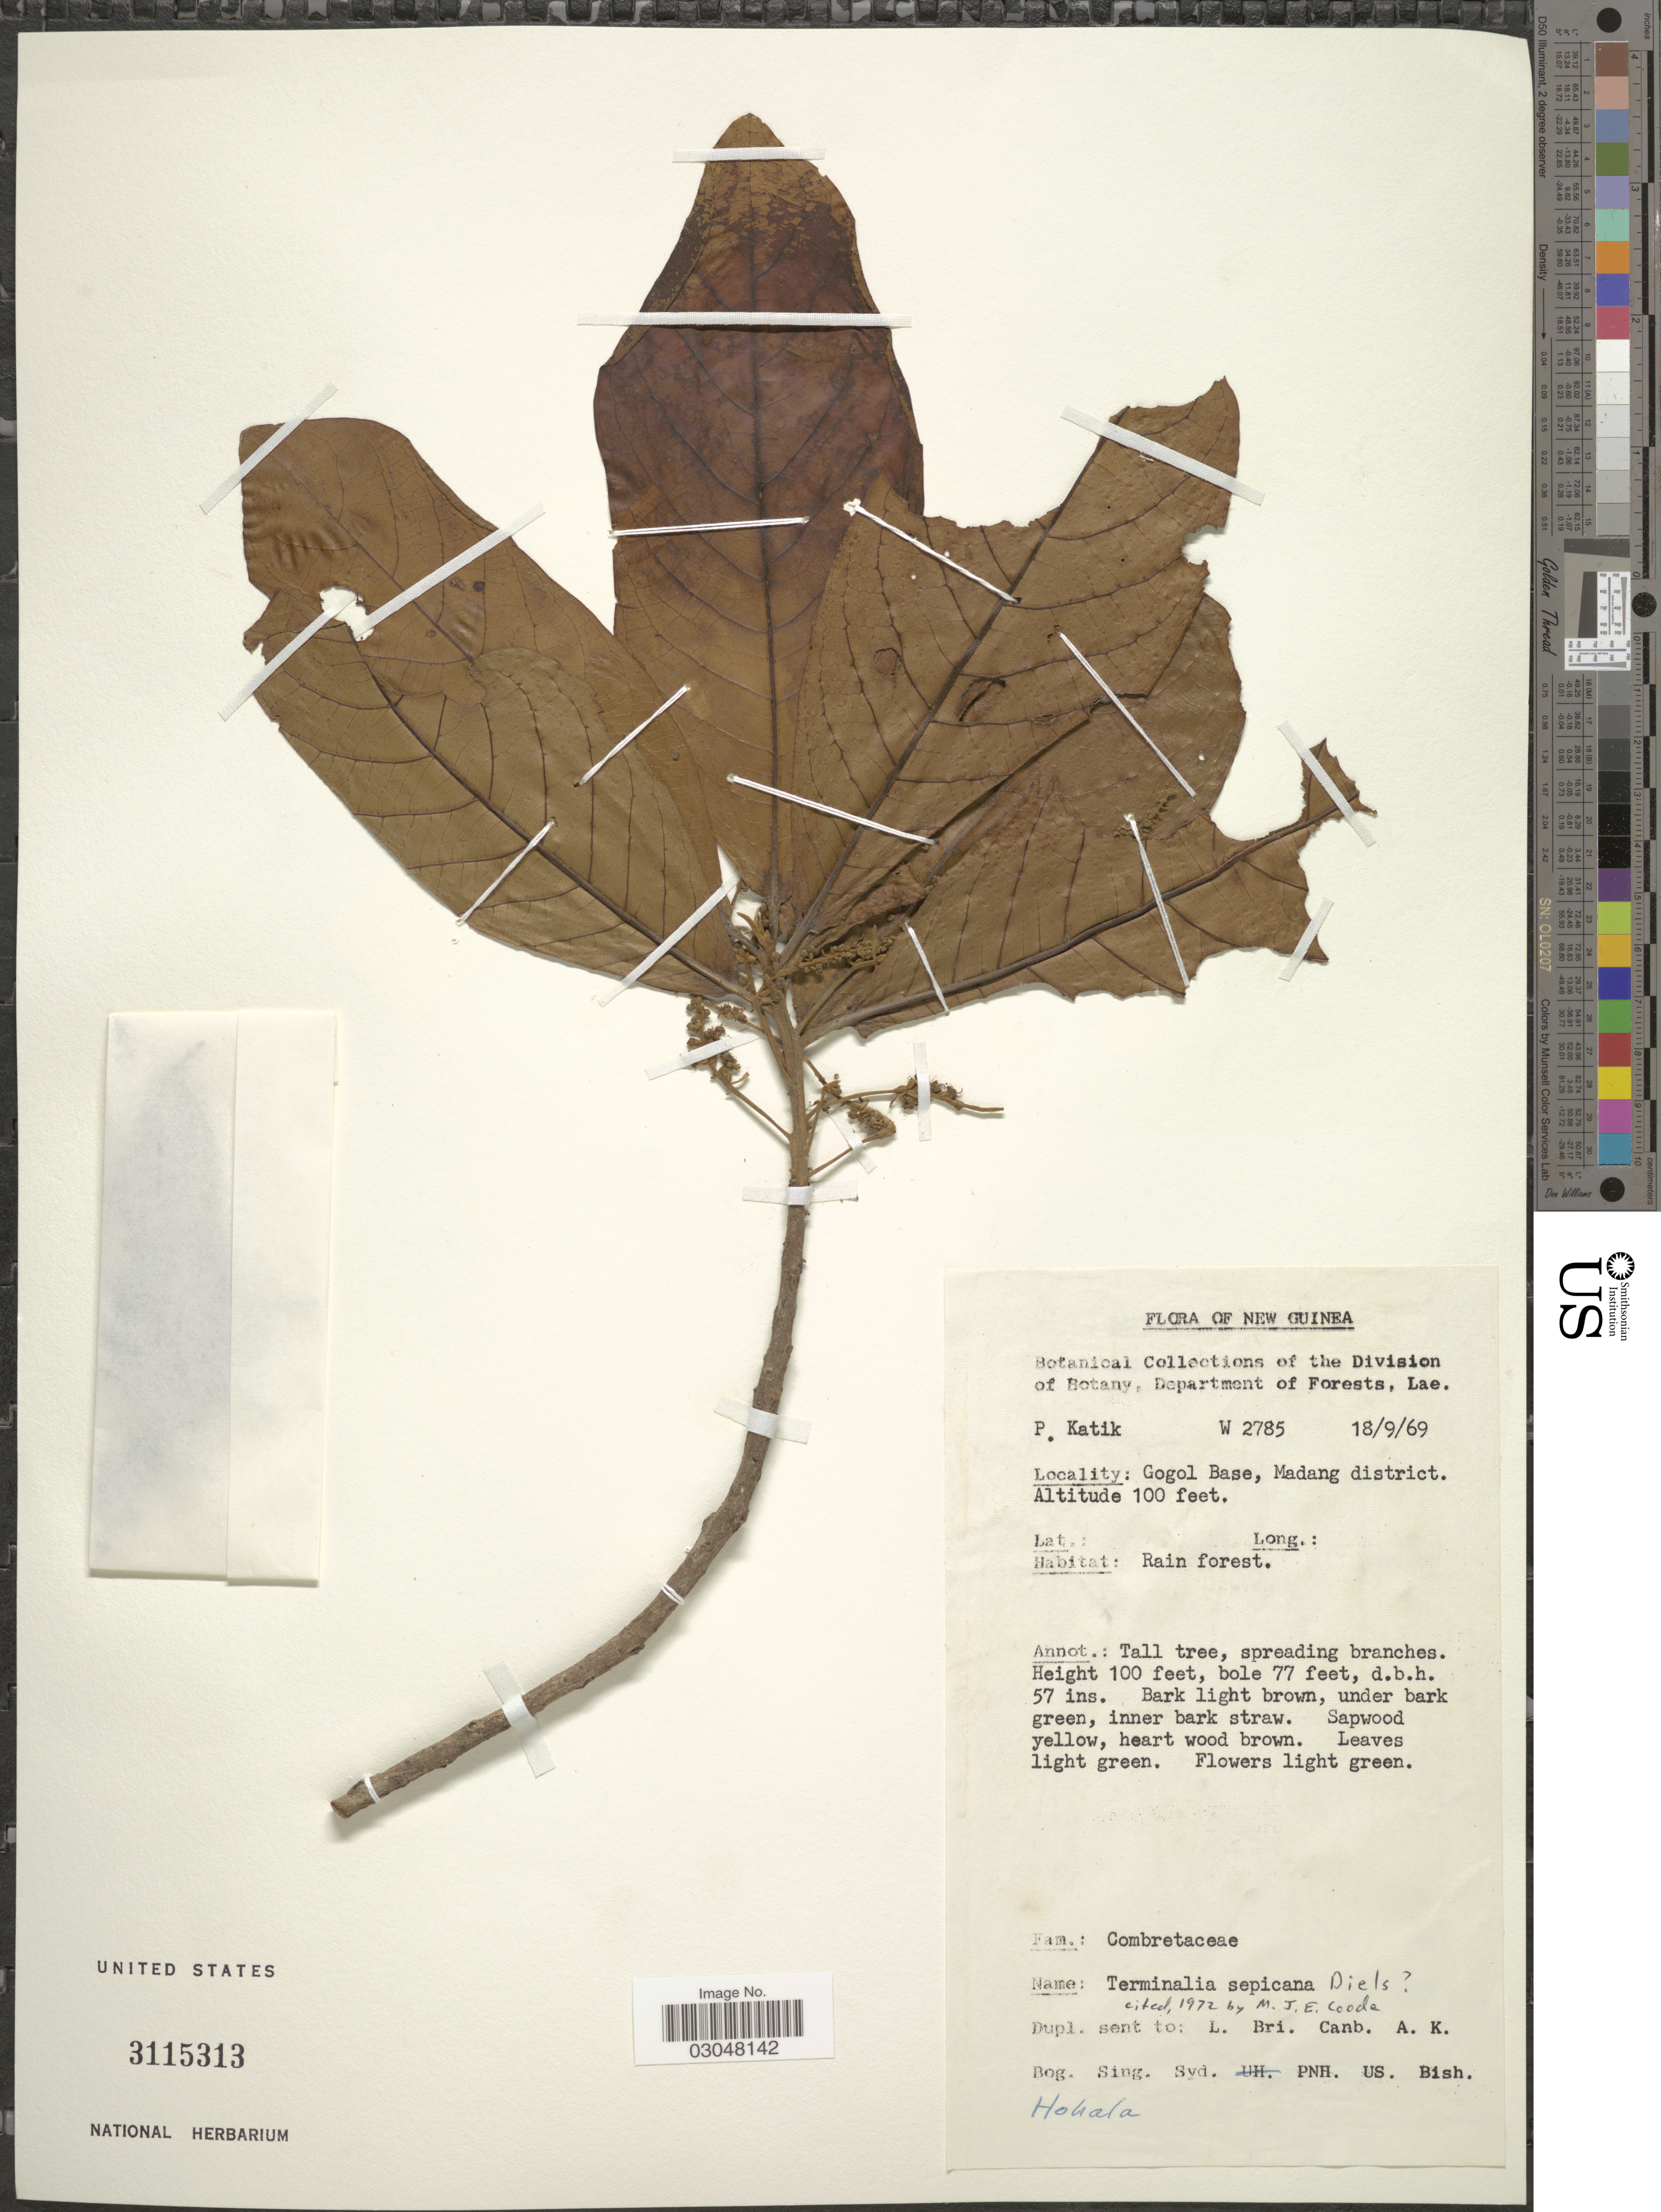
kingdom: Plantae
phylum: Tracheophyta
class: Magnoliopsida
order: Myrtales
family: Combretaceae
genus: Terminalia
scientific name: Terminalia sepicana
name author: Diels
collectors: P. Katik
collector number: W2785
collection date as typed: Transcribed d/m/y: 18/9/69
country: Papua New Guinea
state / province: Madang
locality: New Guinea. Gogol Base, Madang district.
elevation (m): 30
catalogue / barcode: US 3115313